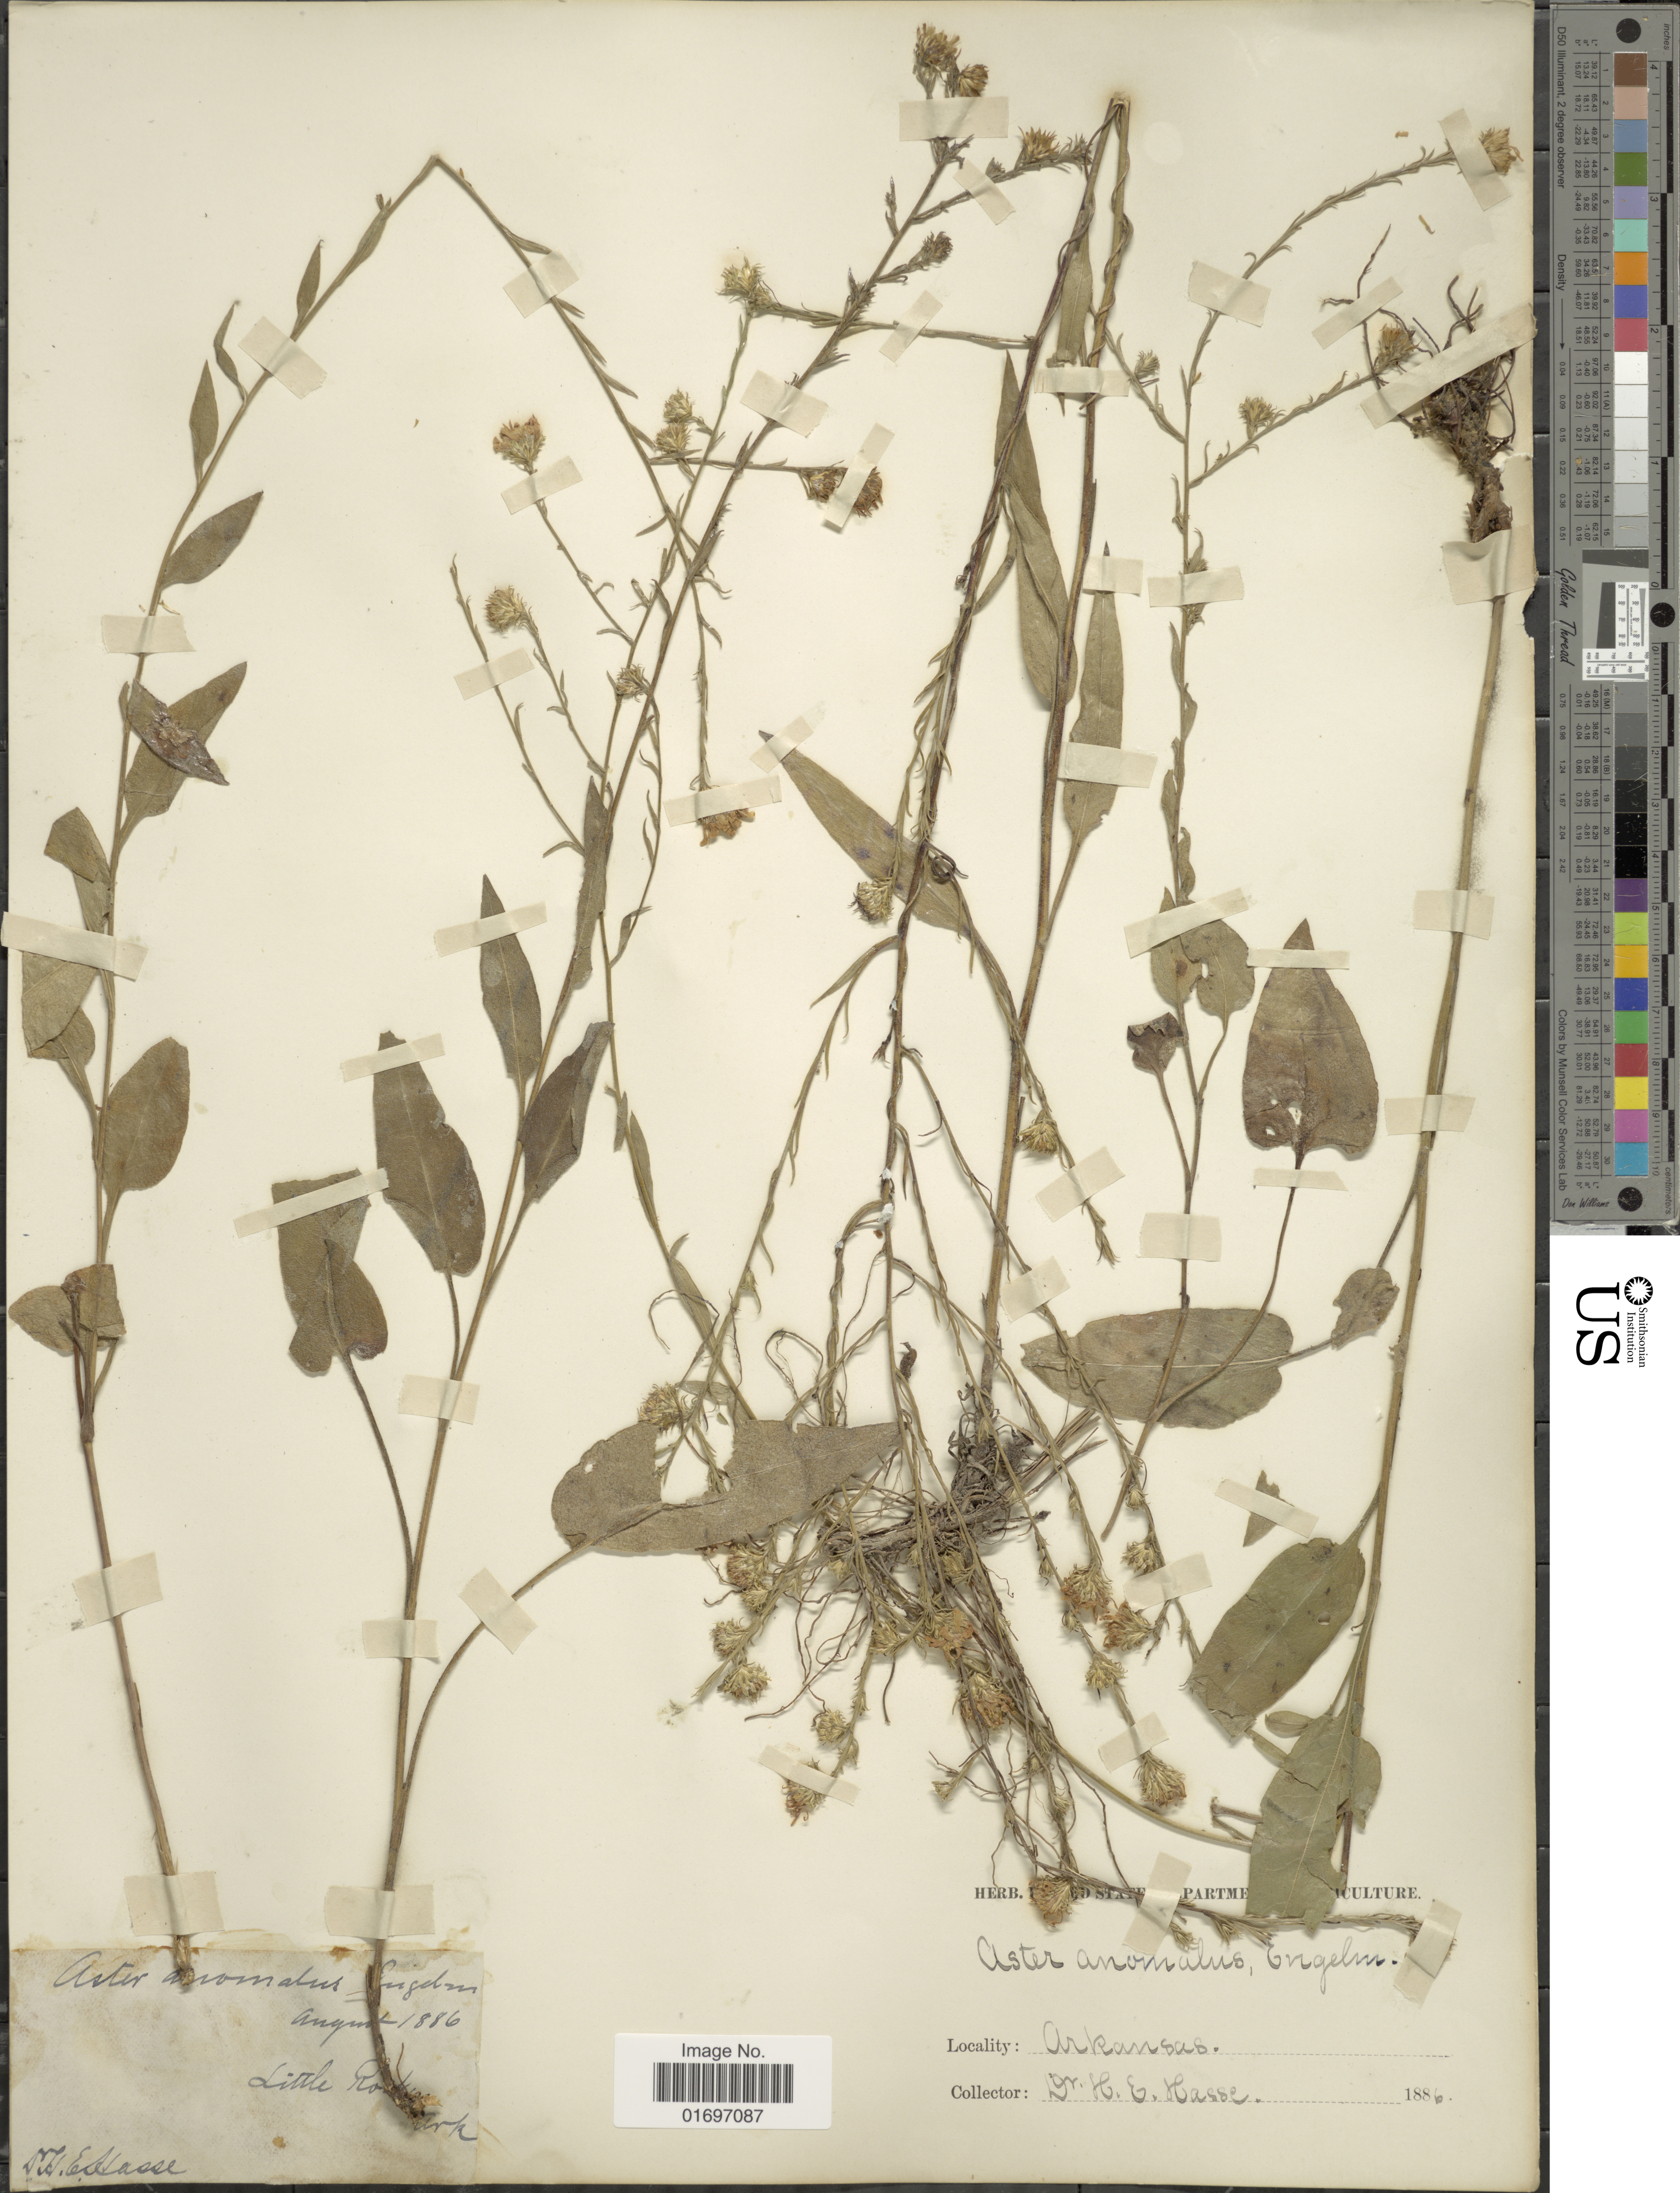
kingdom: Plantae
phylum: Tracheophyta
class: Magnoliopsida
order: Asterales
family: Asteraceae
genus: Symphyotrichum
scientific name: Symphyotrichum anomalum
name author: (Engelm.) G.L. Nesom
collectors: H. E. Hasse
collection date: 1886-08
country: United States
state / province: Arkansas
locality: Little Rock.